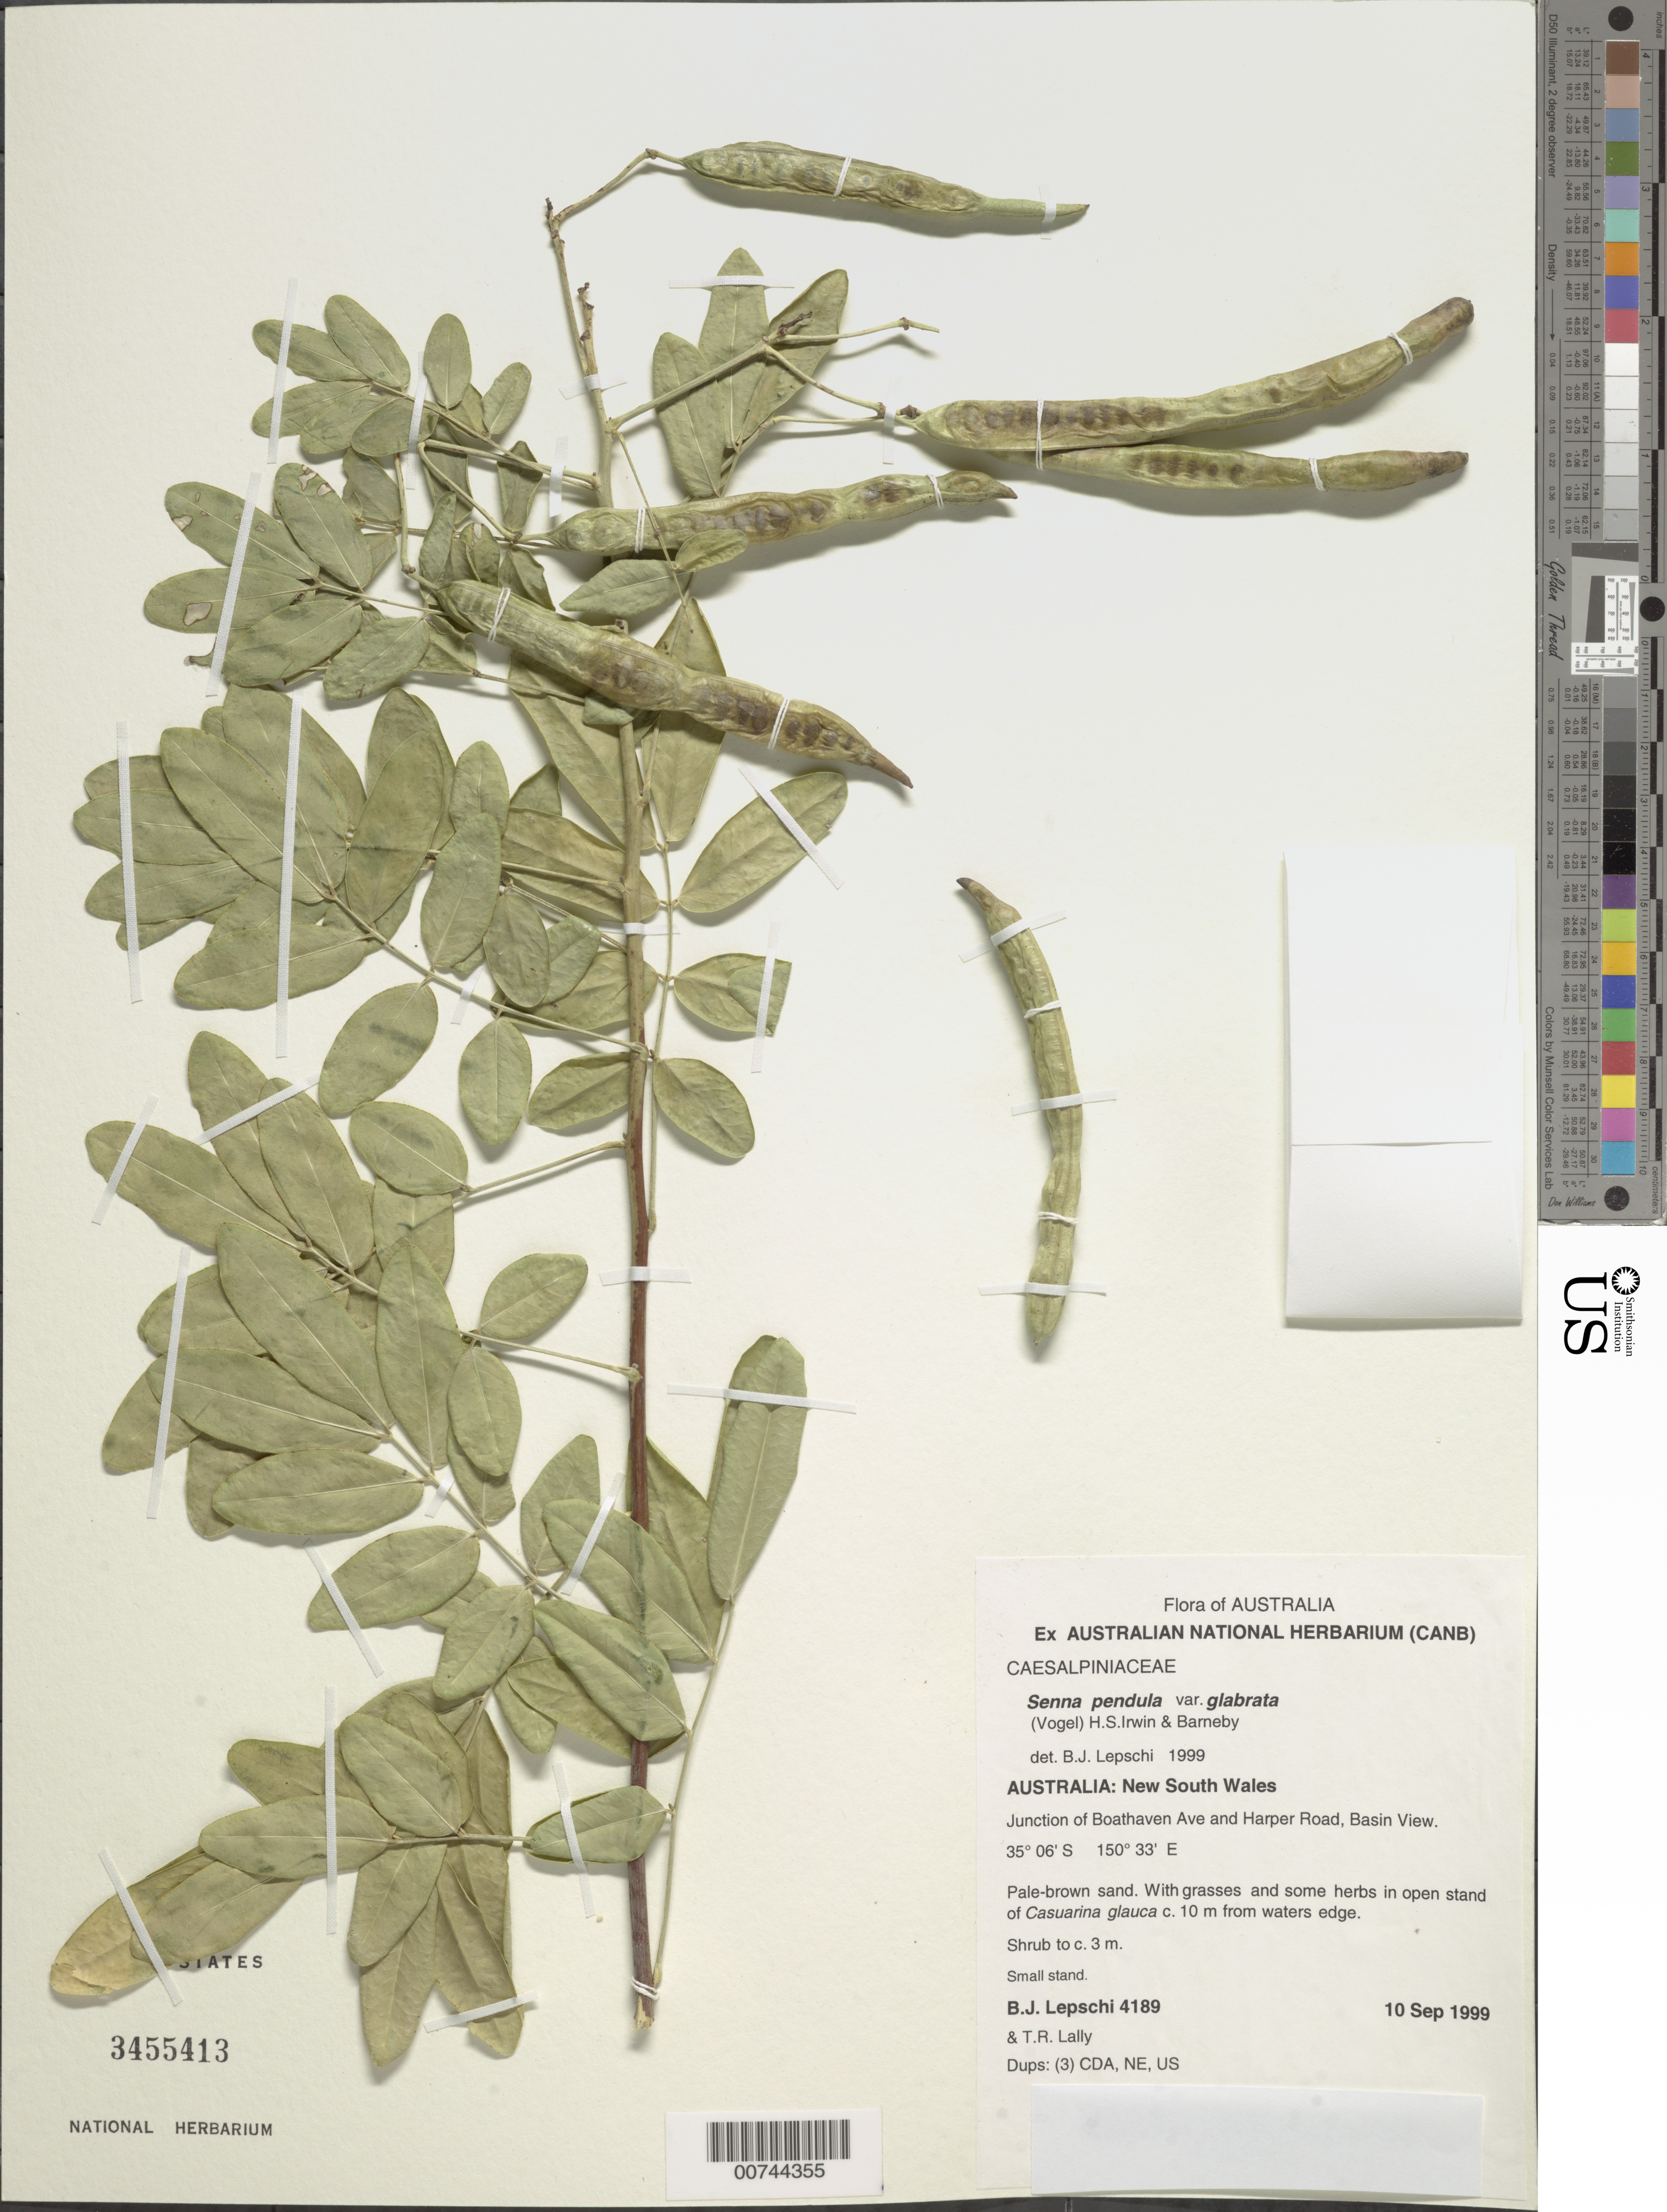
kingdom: Plantae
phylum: Tracheophyta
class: Magnoliopsida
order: Fabales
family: Fabaceae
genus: Senna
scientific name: Senna pendula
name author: (Humb. & Bonpl. ex Willd.) H.S. Irwin & Barneby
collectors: B. Lepschi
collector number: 4189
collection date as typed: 10 Sep 1999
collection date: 1999-09-10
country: Australia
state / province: New South Wales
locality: Junction of Boatheaven Ave and Harper Road.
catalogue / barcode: US 3455413